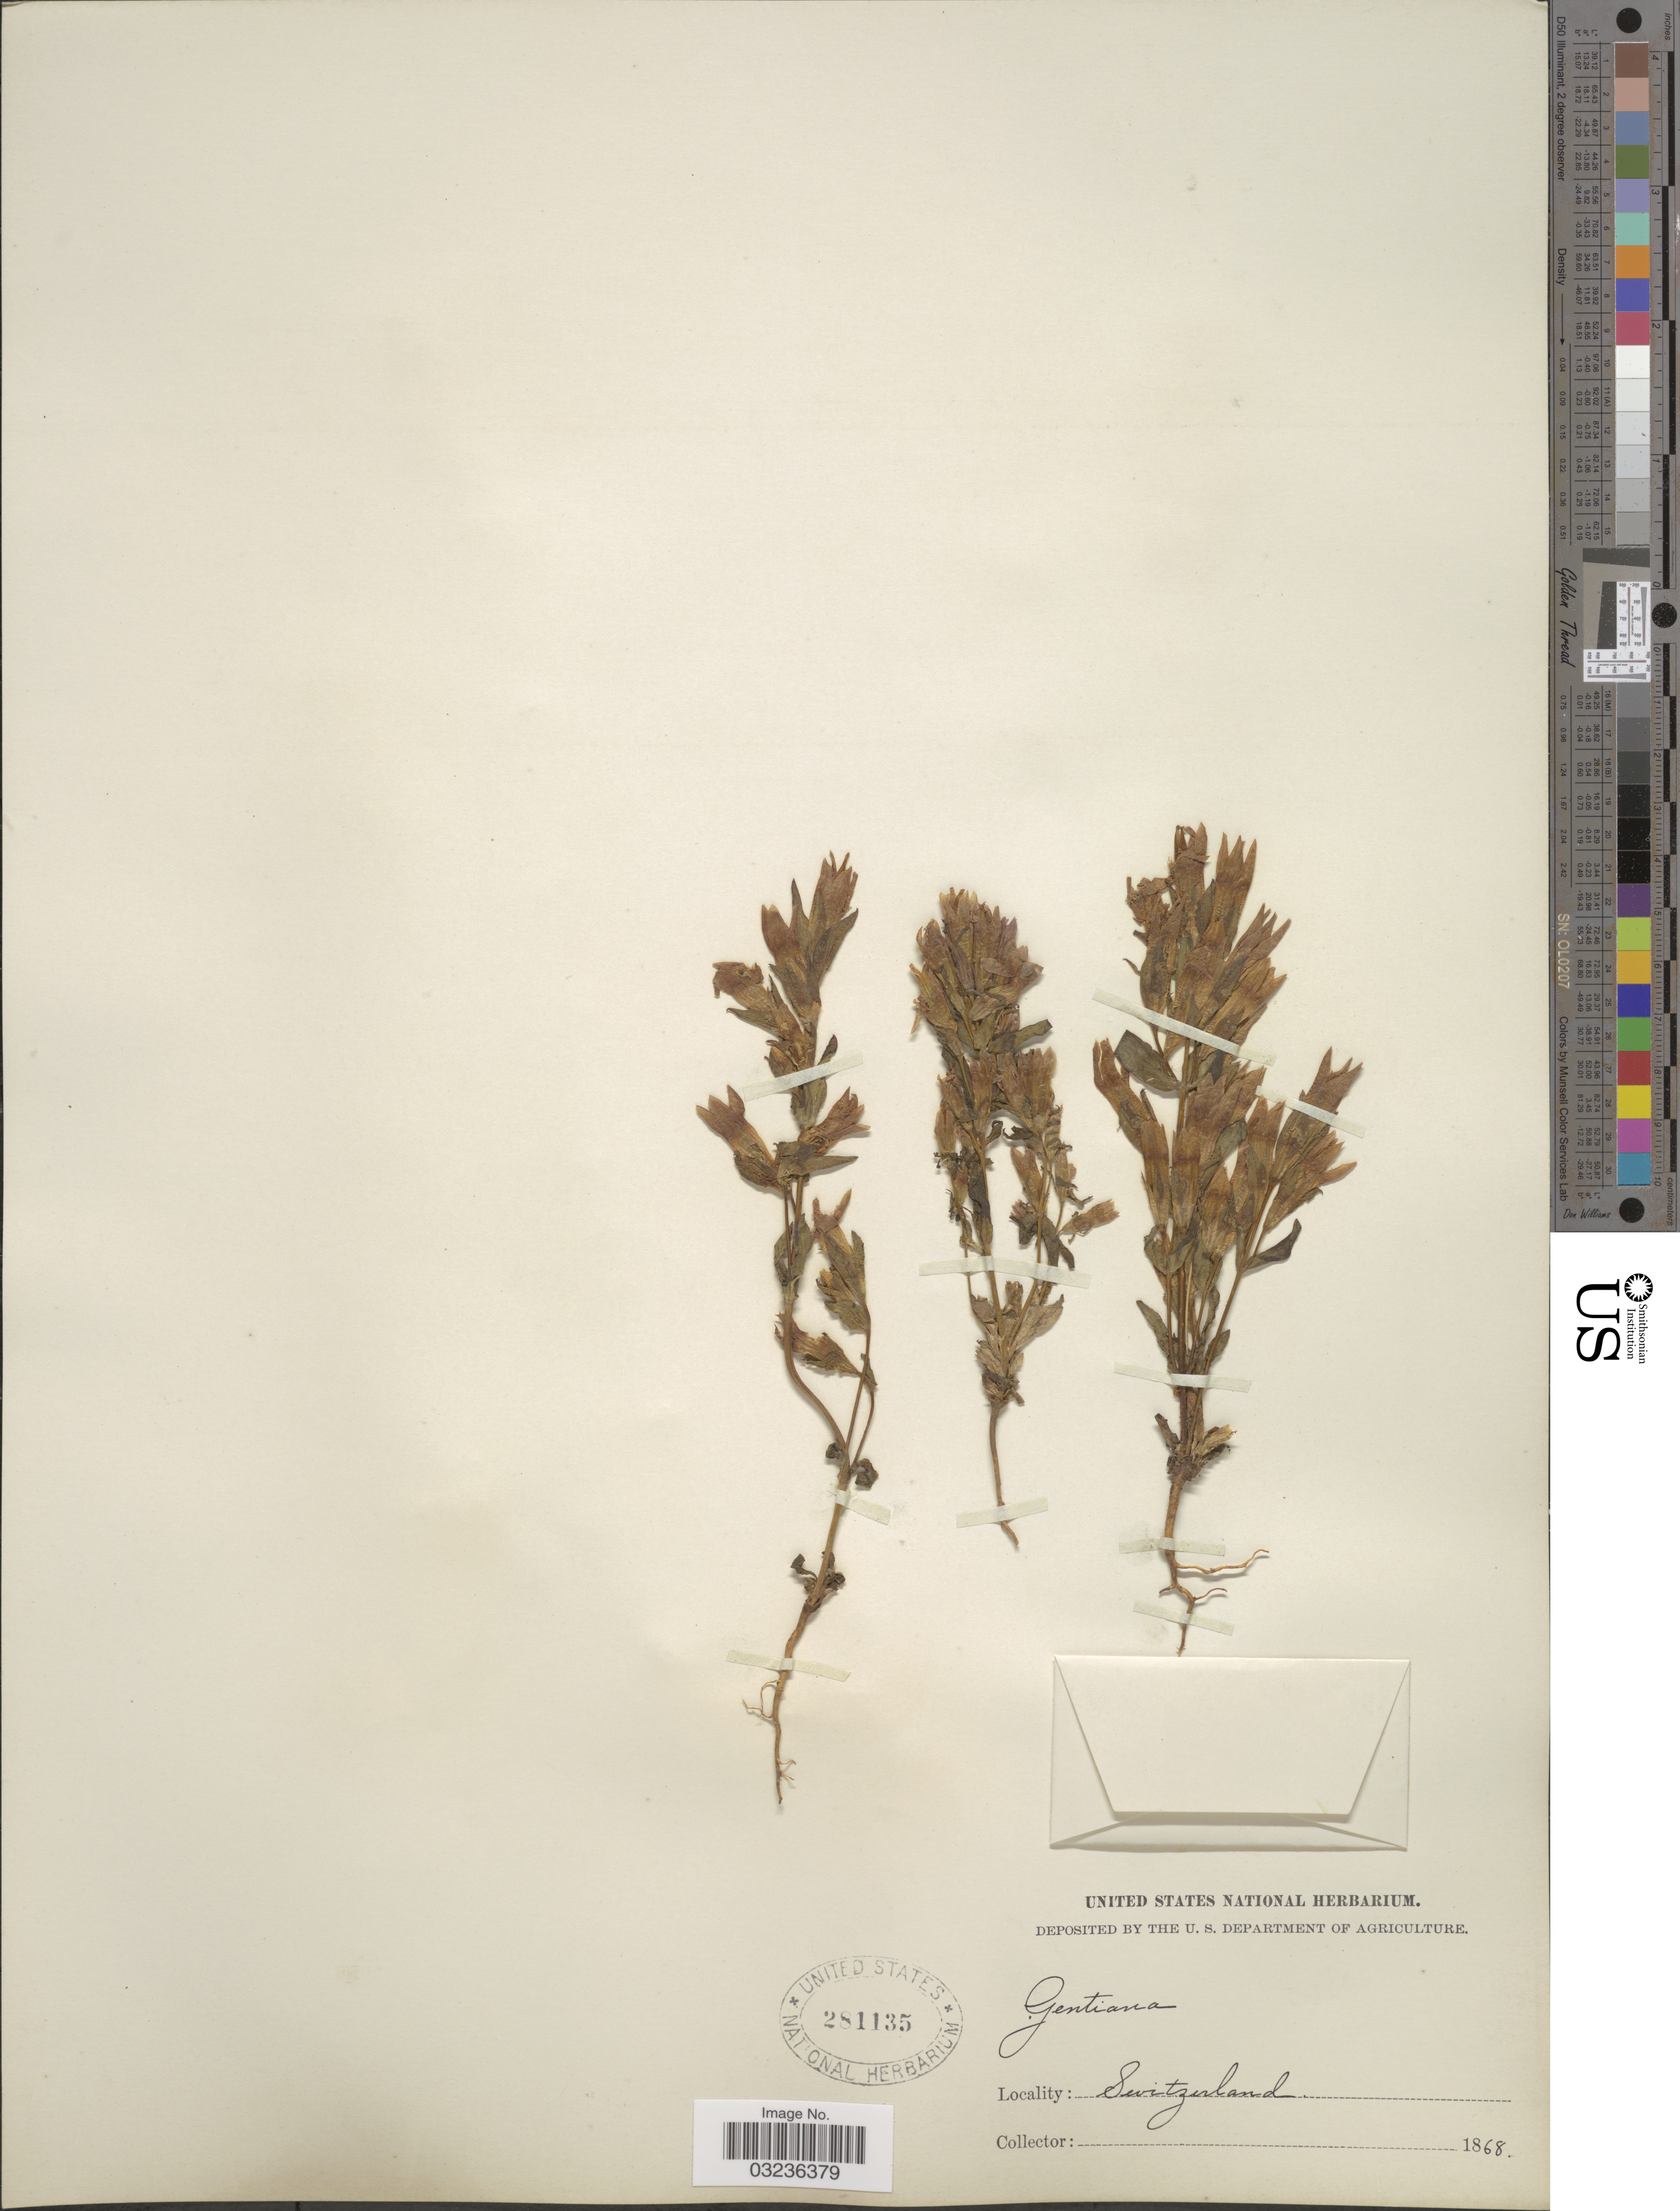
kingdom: Plantae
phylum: Tracheophyta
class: Magnoliopsida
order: Gentianales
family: Gentianaceae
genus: Gentiana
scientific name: Gentiana sp.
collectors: ex herb. United States National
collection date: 1868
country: Switzerland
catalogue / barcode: US 281135